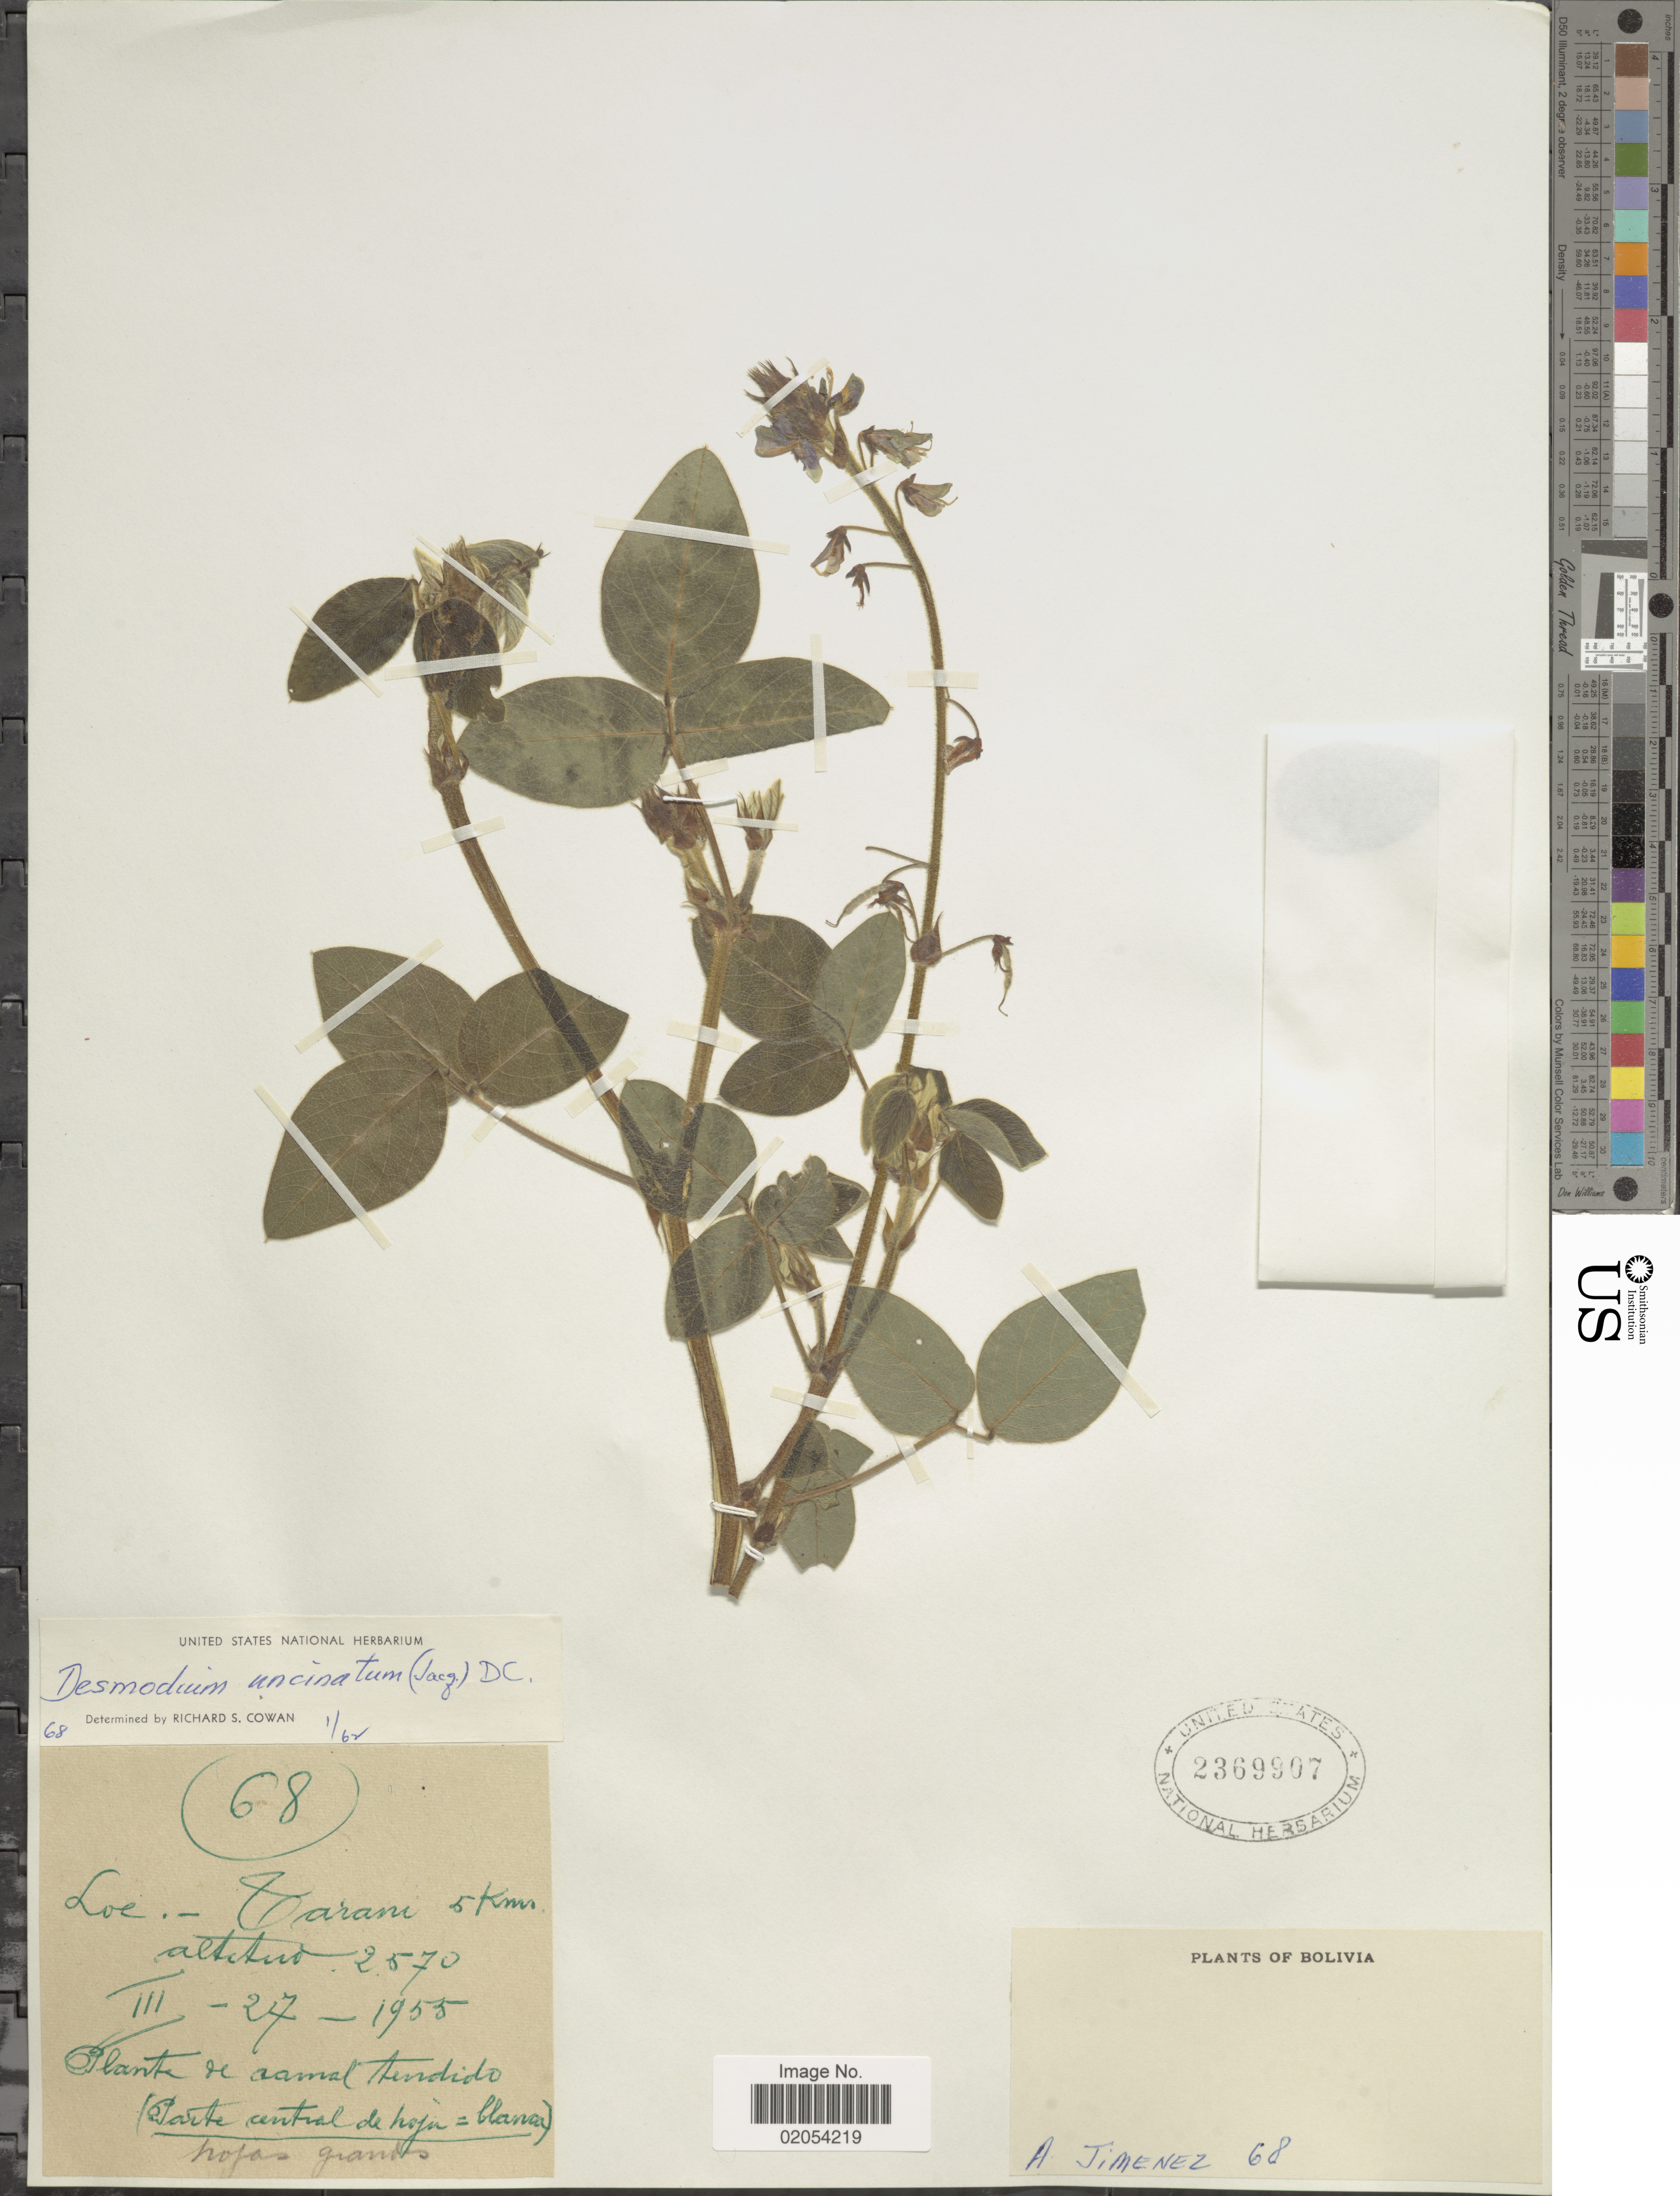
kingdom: Plantae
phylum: Tracheophyta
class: Magnoliopsida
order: Fabales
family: Fabaceae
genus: Desmodium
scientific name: Desmodium uncinatum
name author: (Jacq.) DC.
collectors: A. Jimenez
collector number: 68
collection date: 1955-03-27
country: Bolivia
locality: Bolivia, Tarani 5 km.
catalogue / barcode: US 2369907